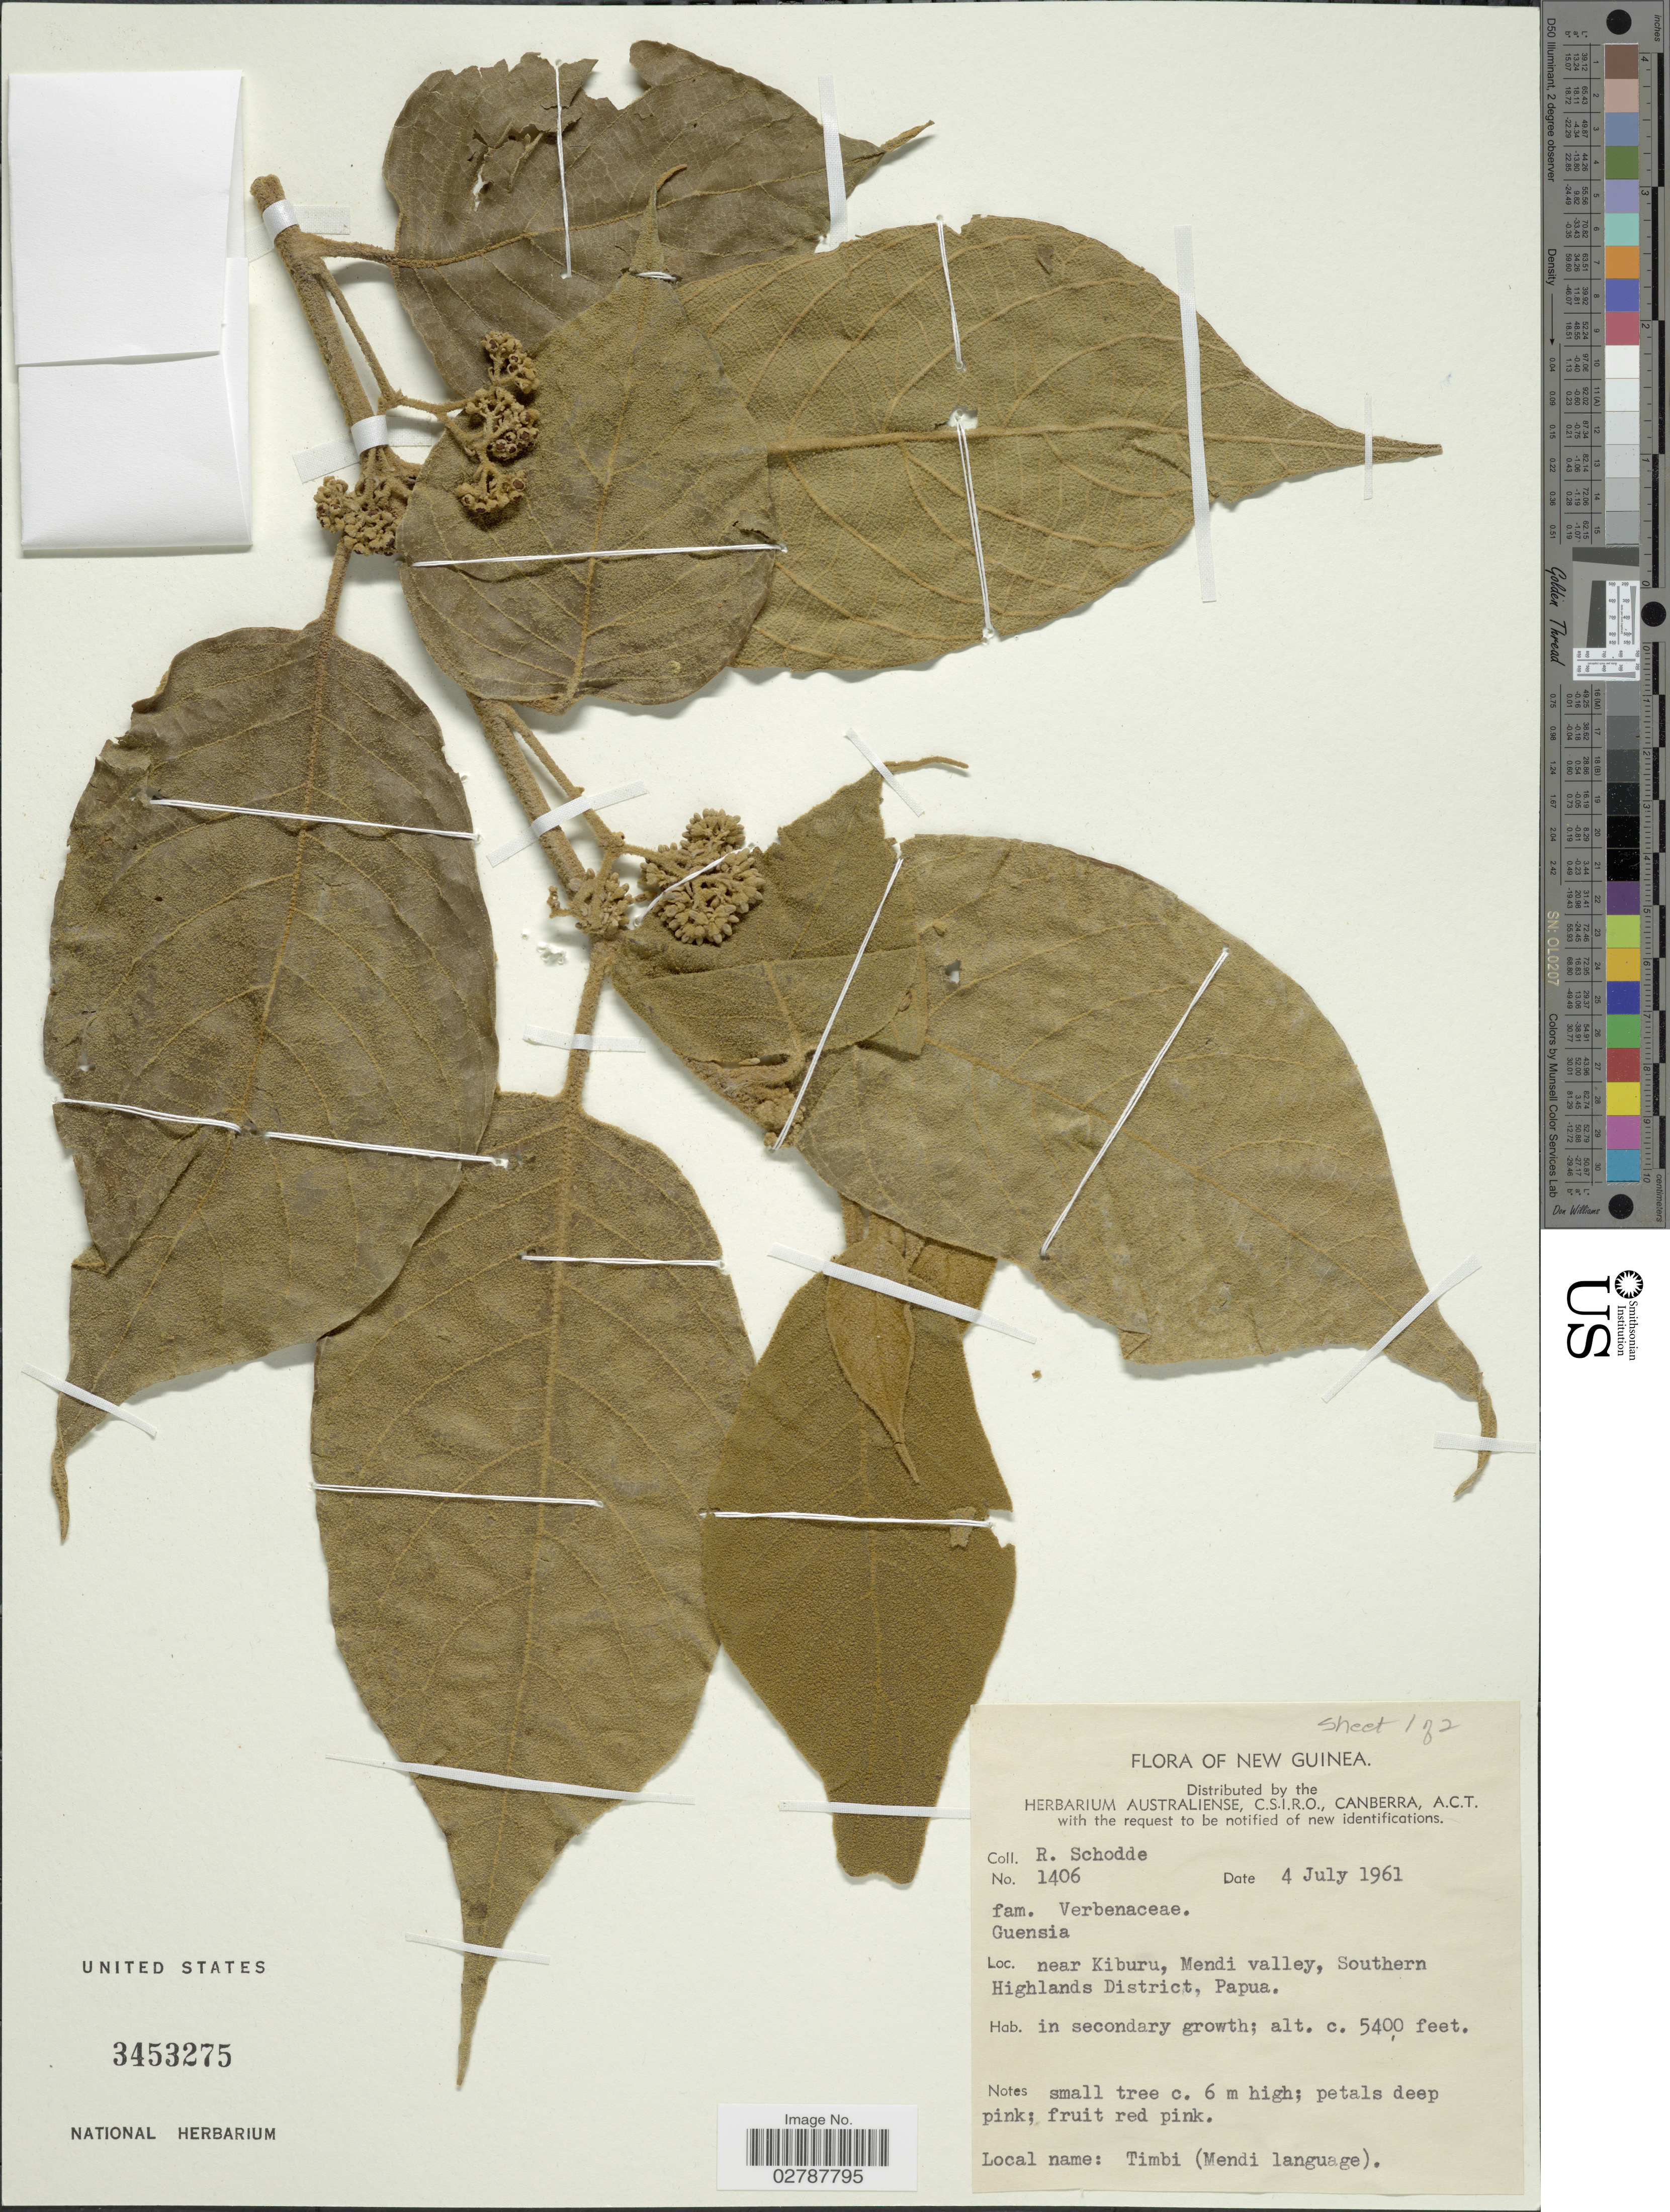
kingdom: Plantae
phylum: Tracheophyta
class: Magnoliopsida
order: Lamiales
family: Lamiaceae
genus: Callicarpa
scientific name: Callicarpa sp.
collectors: R. Schodde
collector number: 1406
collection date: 1961-07-04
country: Papua New Guinea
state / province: Southern Highlands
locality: New Guinea. Near Kiburu, Mendi valley, Southern Highlands District, Papua.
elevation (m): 1646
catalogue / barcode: US 3453275